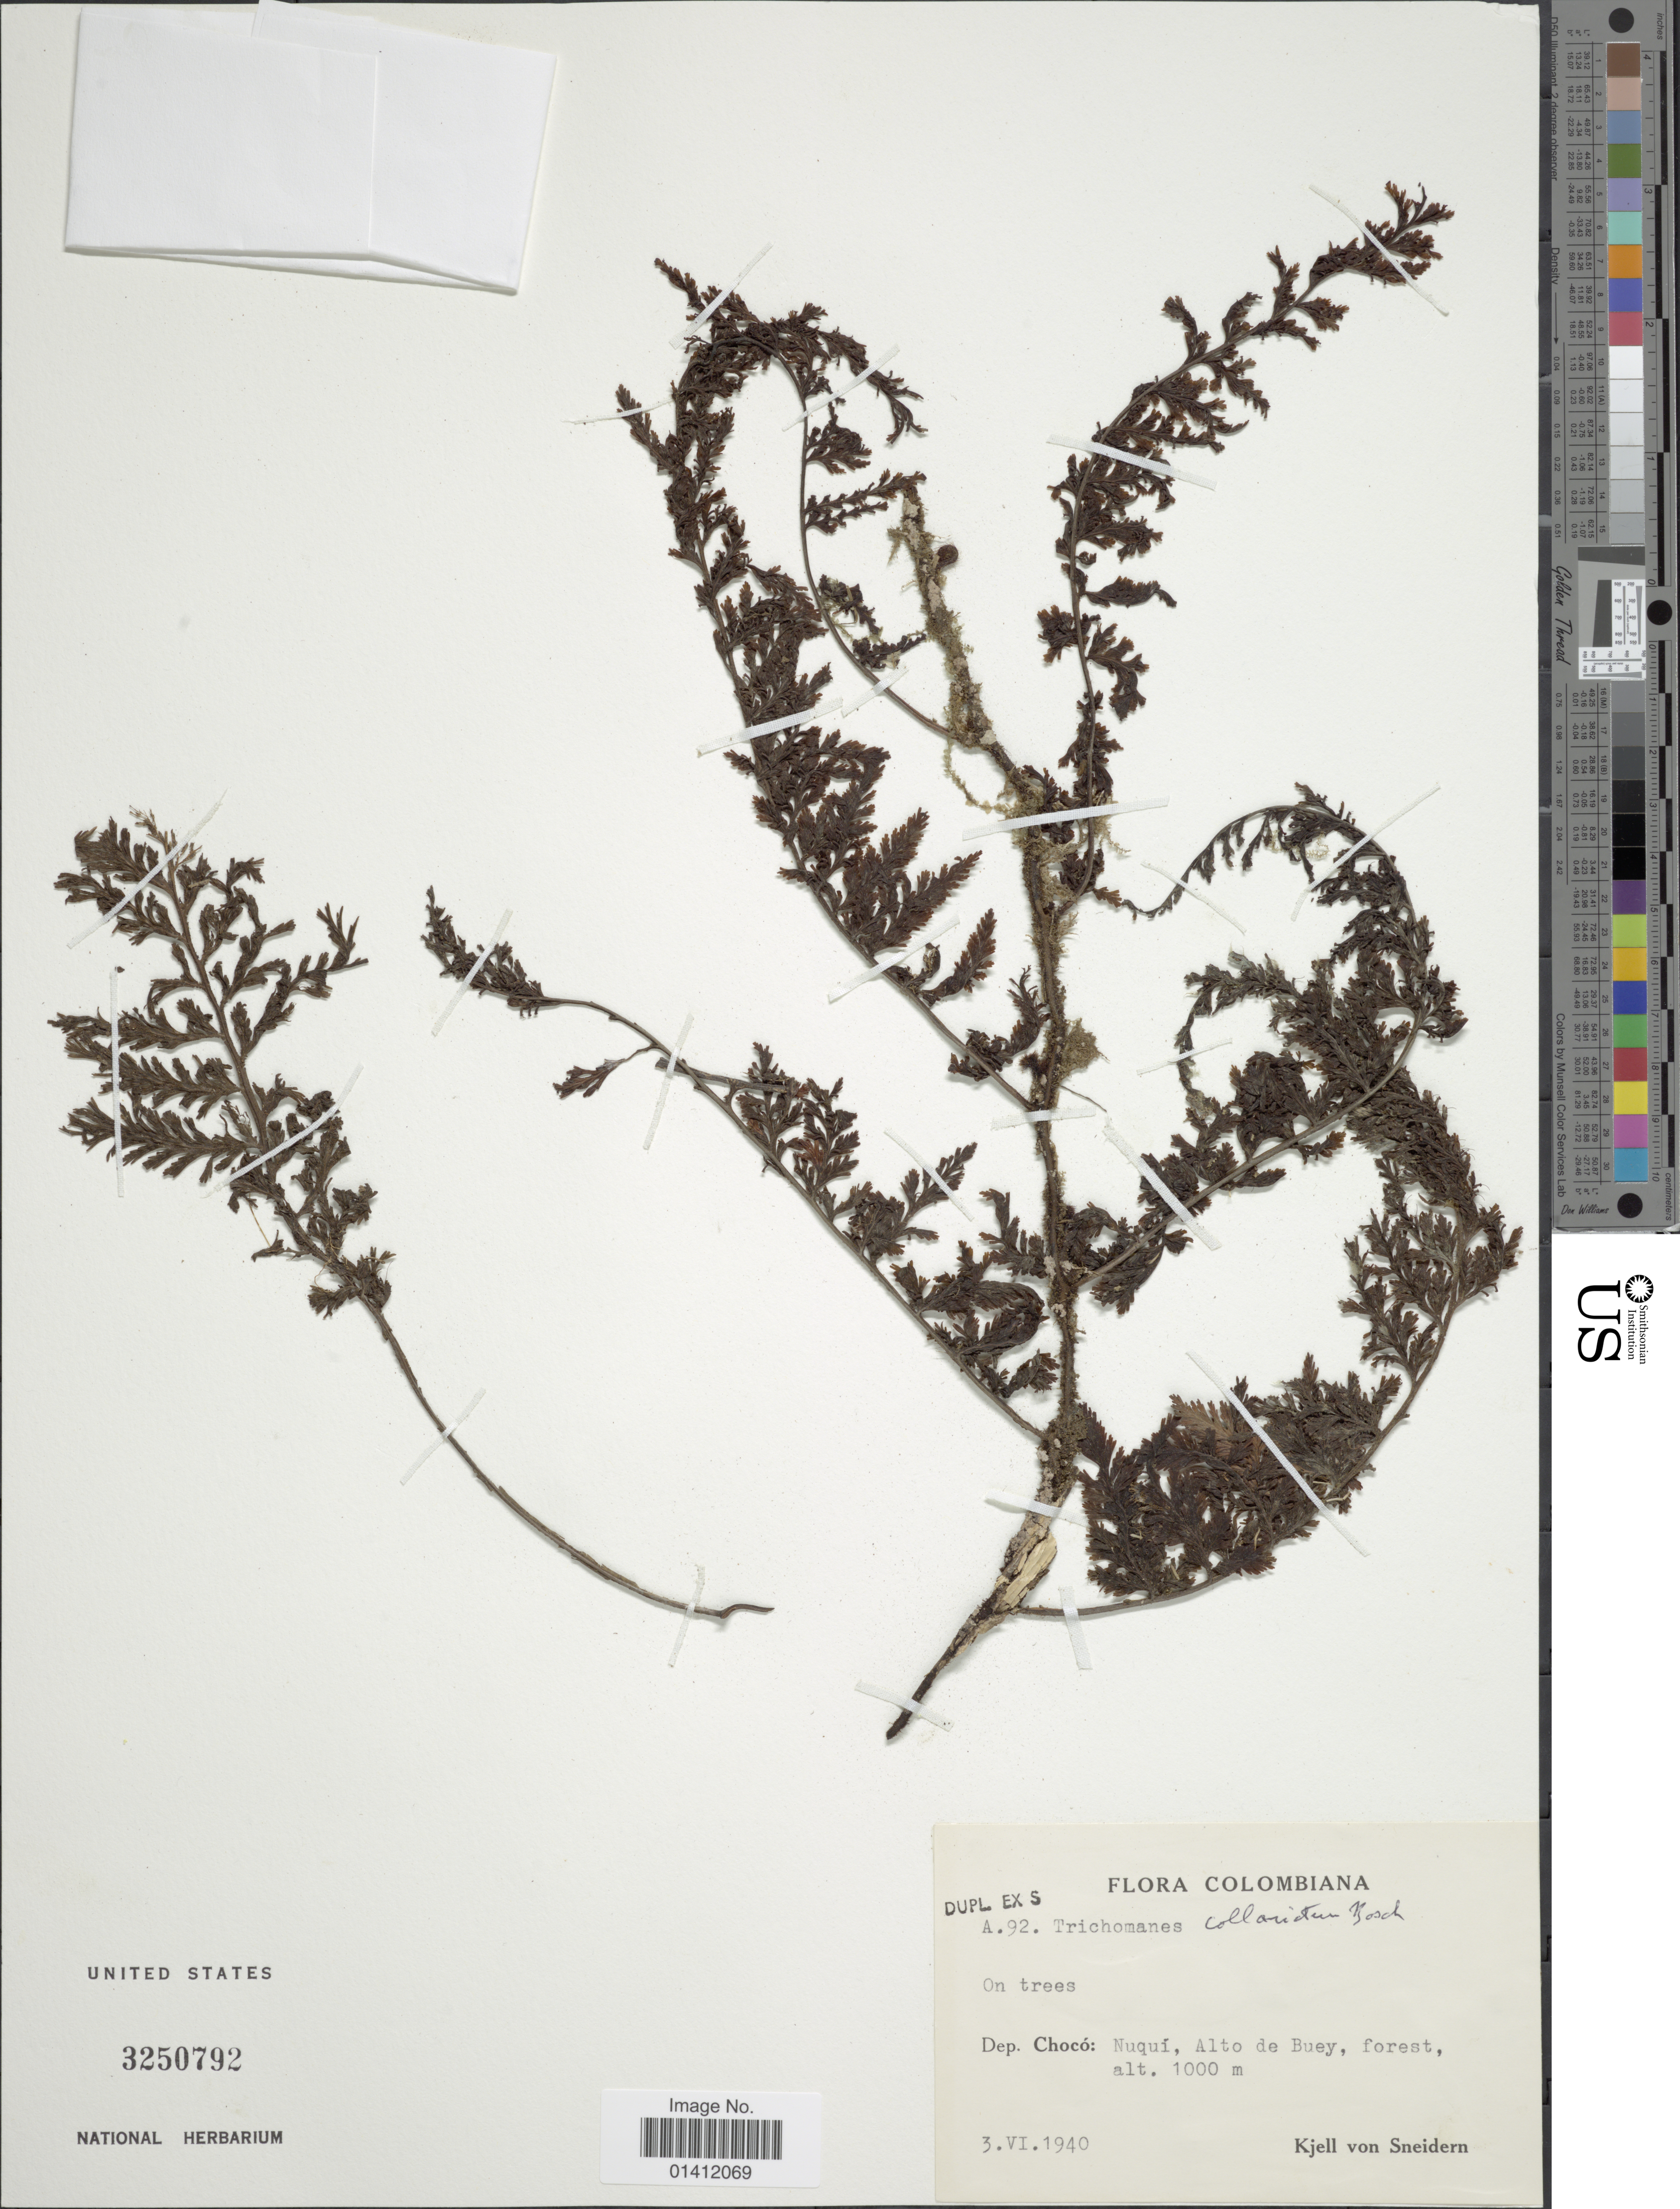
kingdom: Plantae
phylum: Tracheophyta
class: Polypodiopsida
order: Hymenophyllales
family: Hymenophyllaceae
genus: Vandenboschia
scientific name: Vandenboschia collariata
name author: (Bosch) Ebihara & K. Iwats.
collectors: K. von Sneidern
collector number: A92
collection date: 1940-06-03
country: Colombia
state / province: Chocó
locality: Dep. Choco: Nuqui, Alto de Buey.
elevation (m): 1000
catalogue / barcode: US 3250792